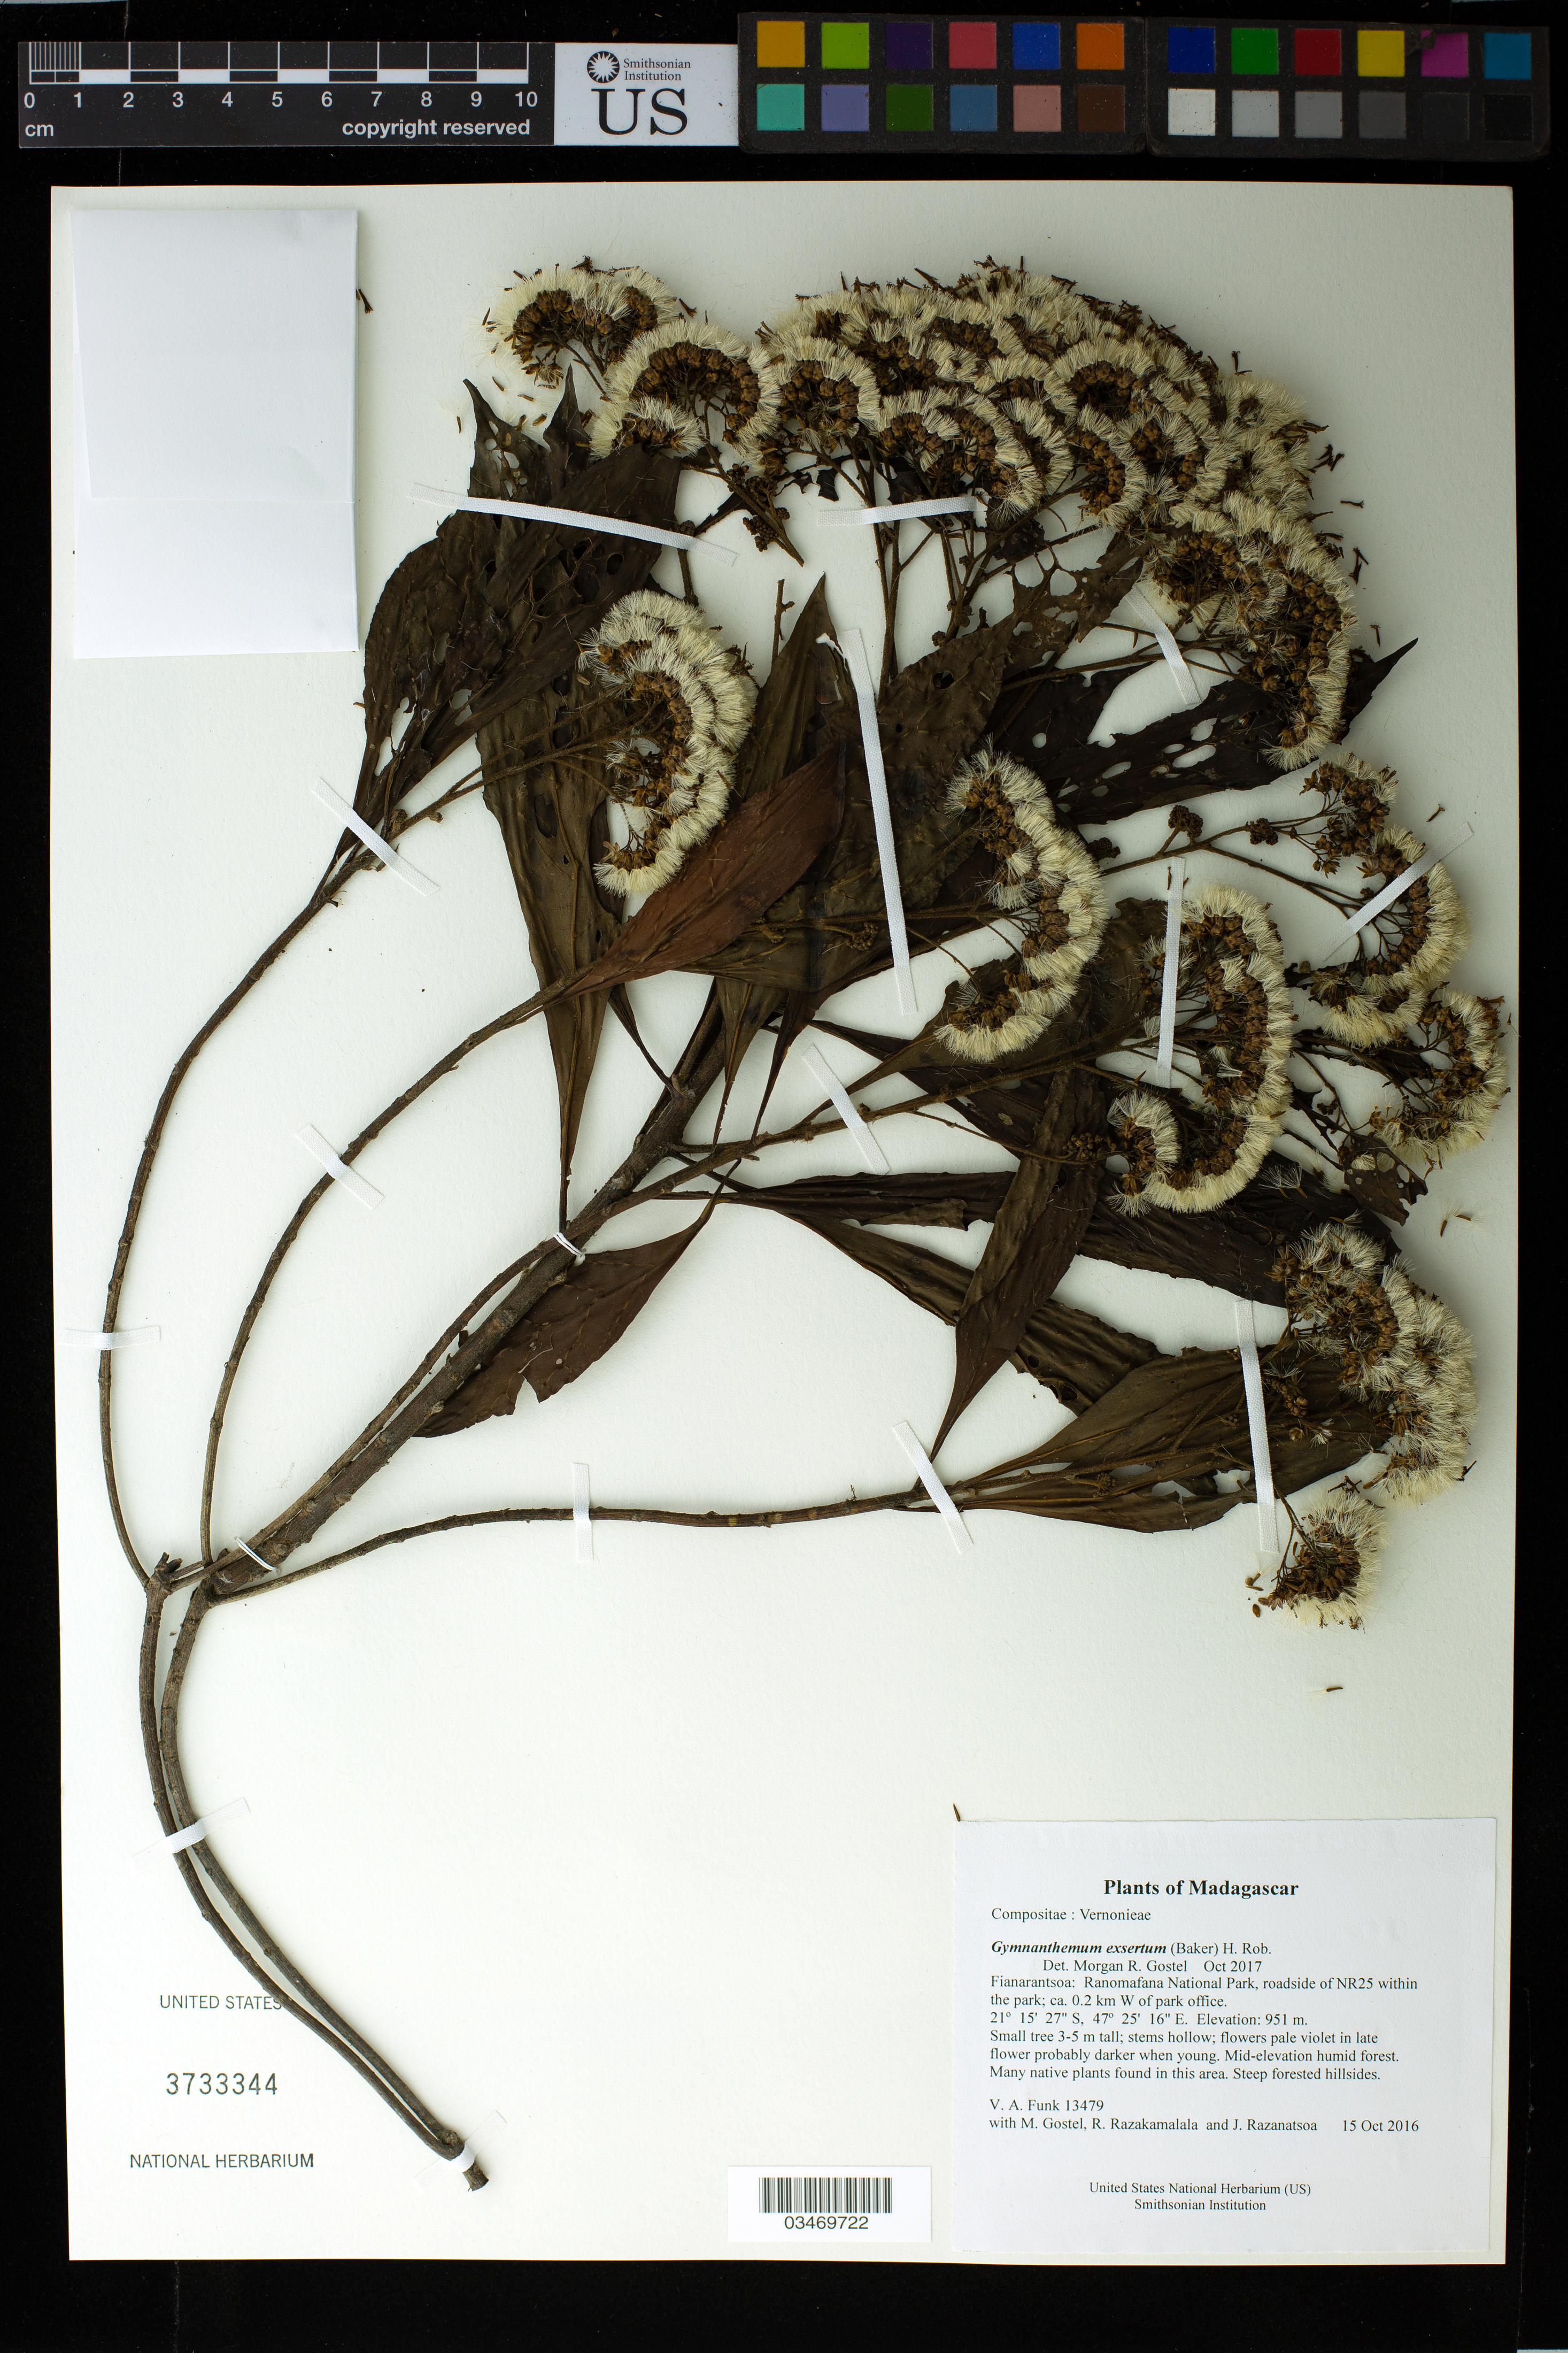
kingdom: Plantae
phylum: Tracheophyta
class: Magnoliopsida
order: Asterales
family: Asteraceae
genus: Gymnanthemum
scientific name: Gymnanthemum exsertum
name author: (Baker) H. Rob.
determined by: Gostel, M. R.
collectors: M. R. Gostel, R. Razakamalala & J. Razanatsoa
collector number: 13479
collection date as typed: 15 Oct 2016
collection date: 2016-10-15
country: Madagascar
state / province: Anosy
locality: Ranomafana National Park, roadside of NR25 within the park; ca. 0.2 km W of park office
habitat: Mid-elevation humid forest. Many native plants found in this area. Steep forested hillsides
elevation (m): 951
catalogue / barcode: US 3733344